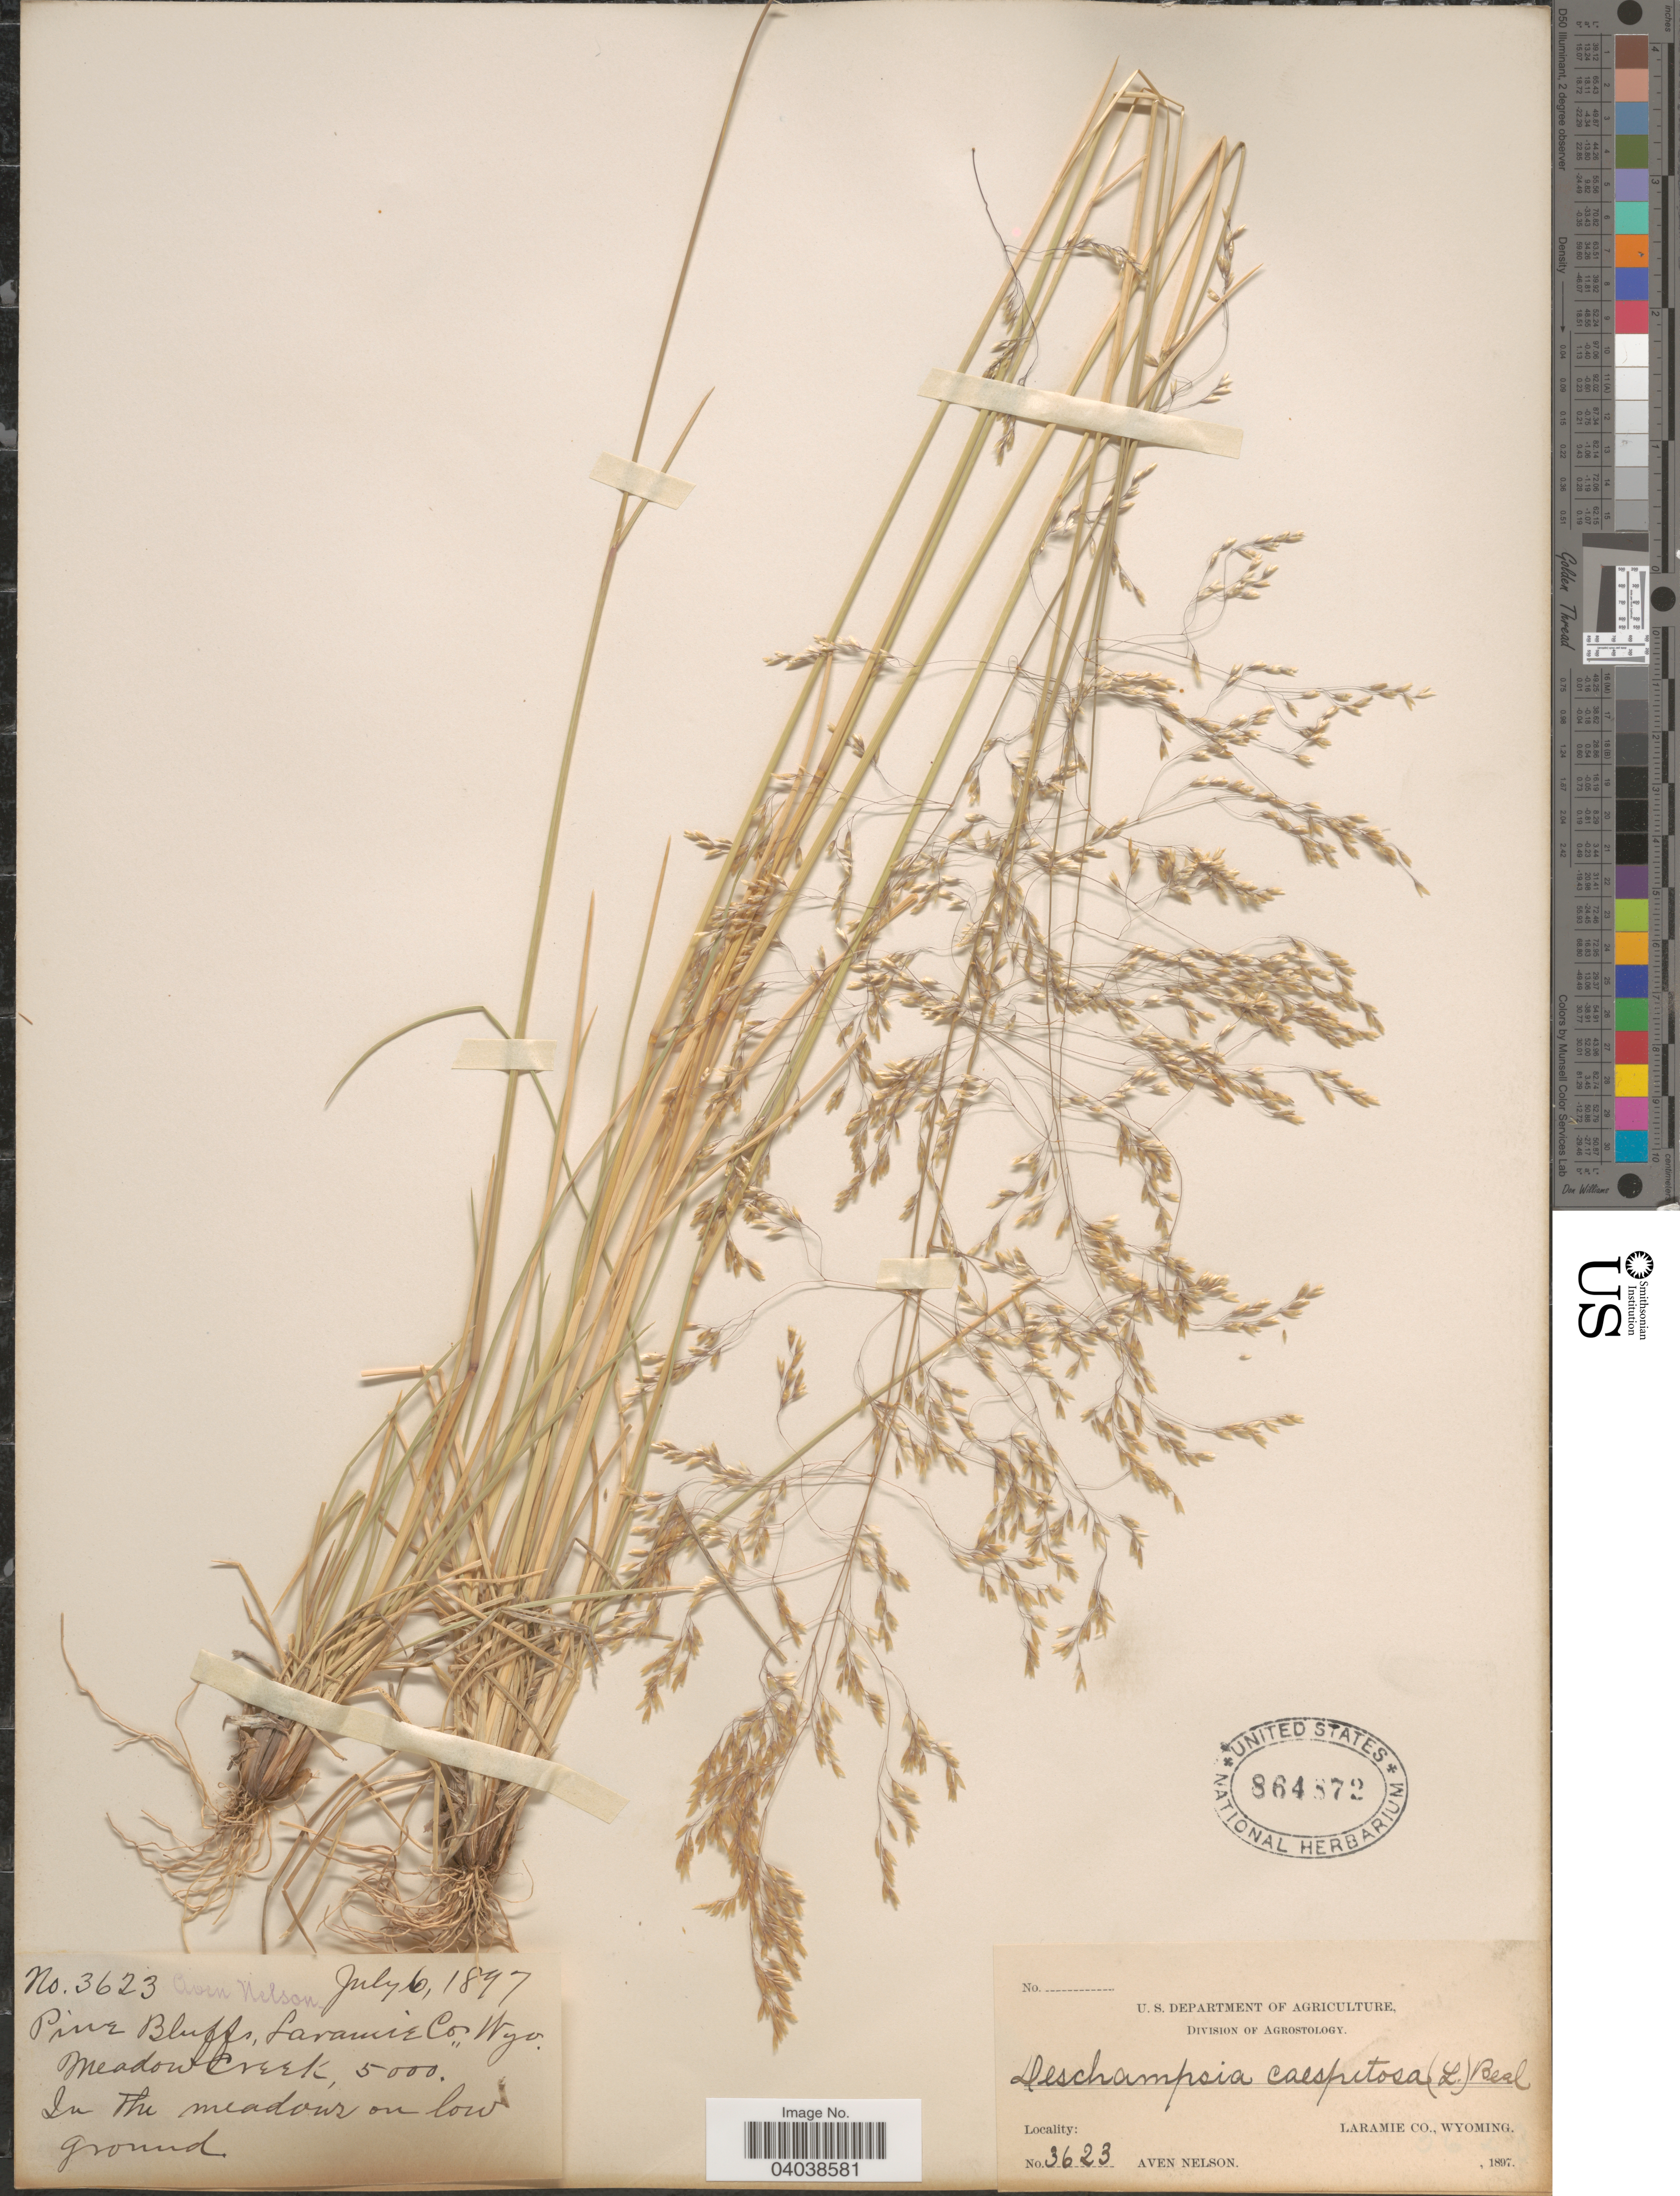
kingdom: Plantae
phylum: Tracheophyta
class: Liliopsida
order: Poales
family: Poaceae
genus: Deschampsia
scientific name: Deschampsia cespitosa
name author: (L.) P. Beauv.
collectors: A. Nelson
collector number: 3623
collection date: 1897-07-06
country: United States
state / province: Wyoming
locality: Pine Bluffs, Laramie Co. Meadow Creek.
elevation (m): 1524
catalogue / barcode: US 864872